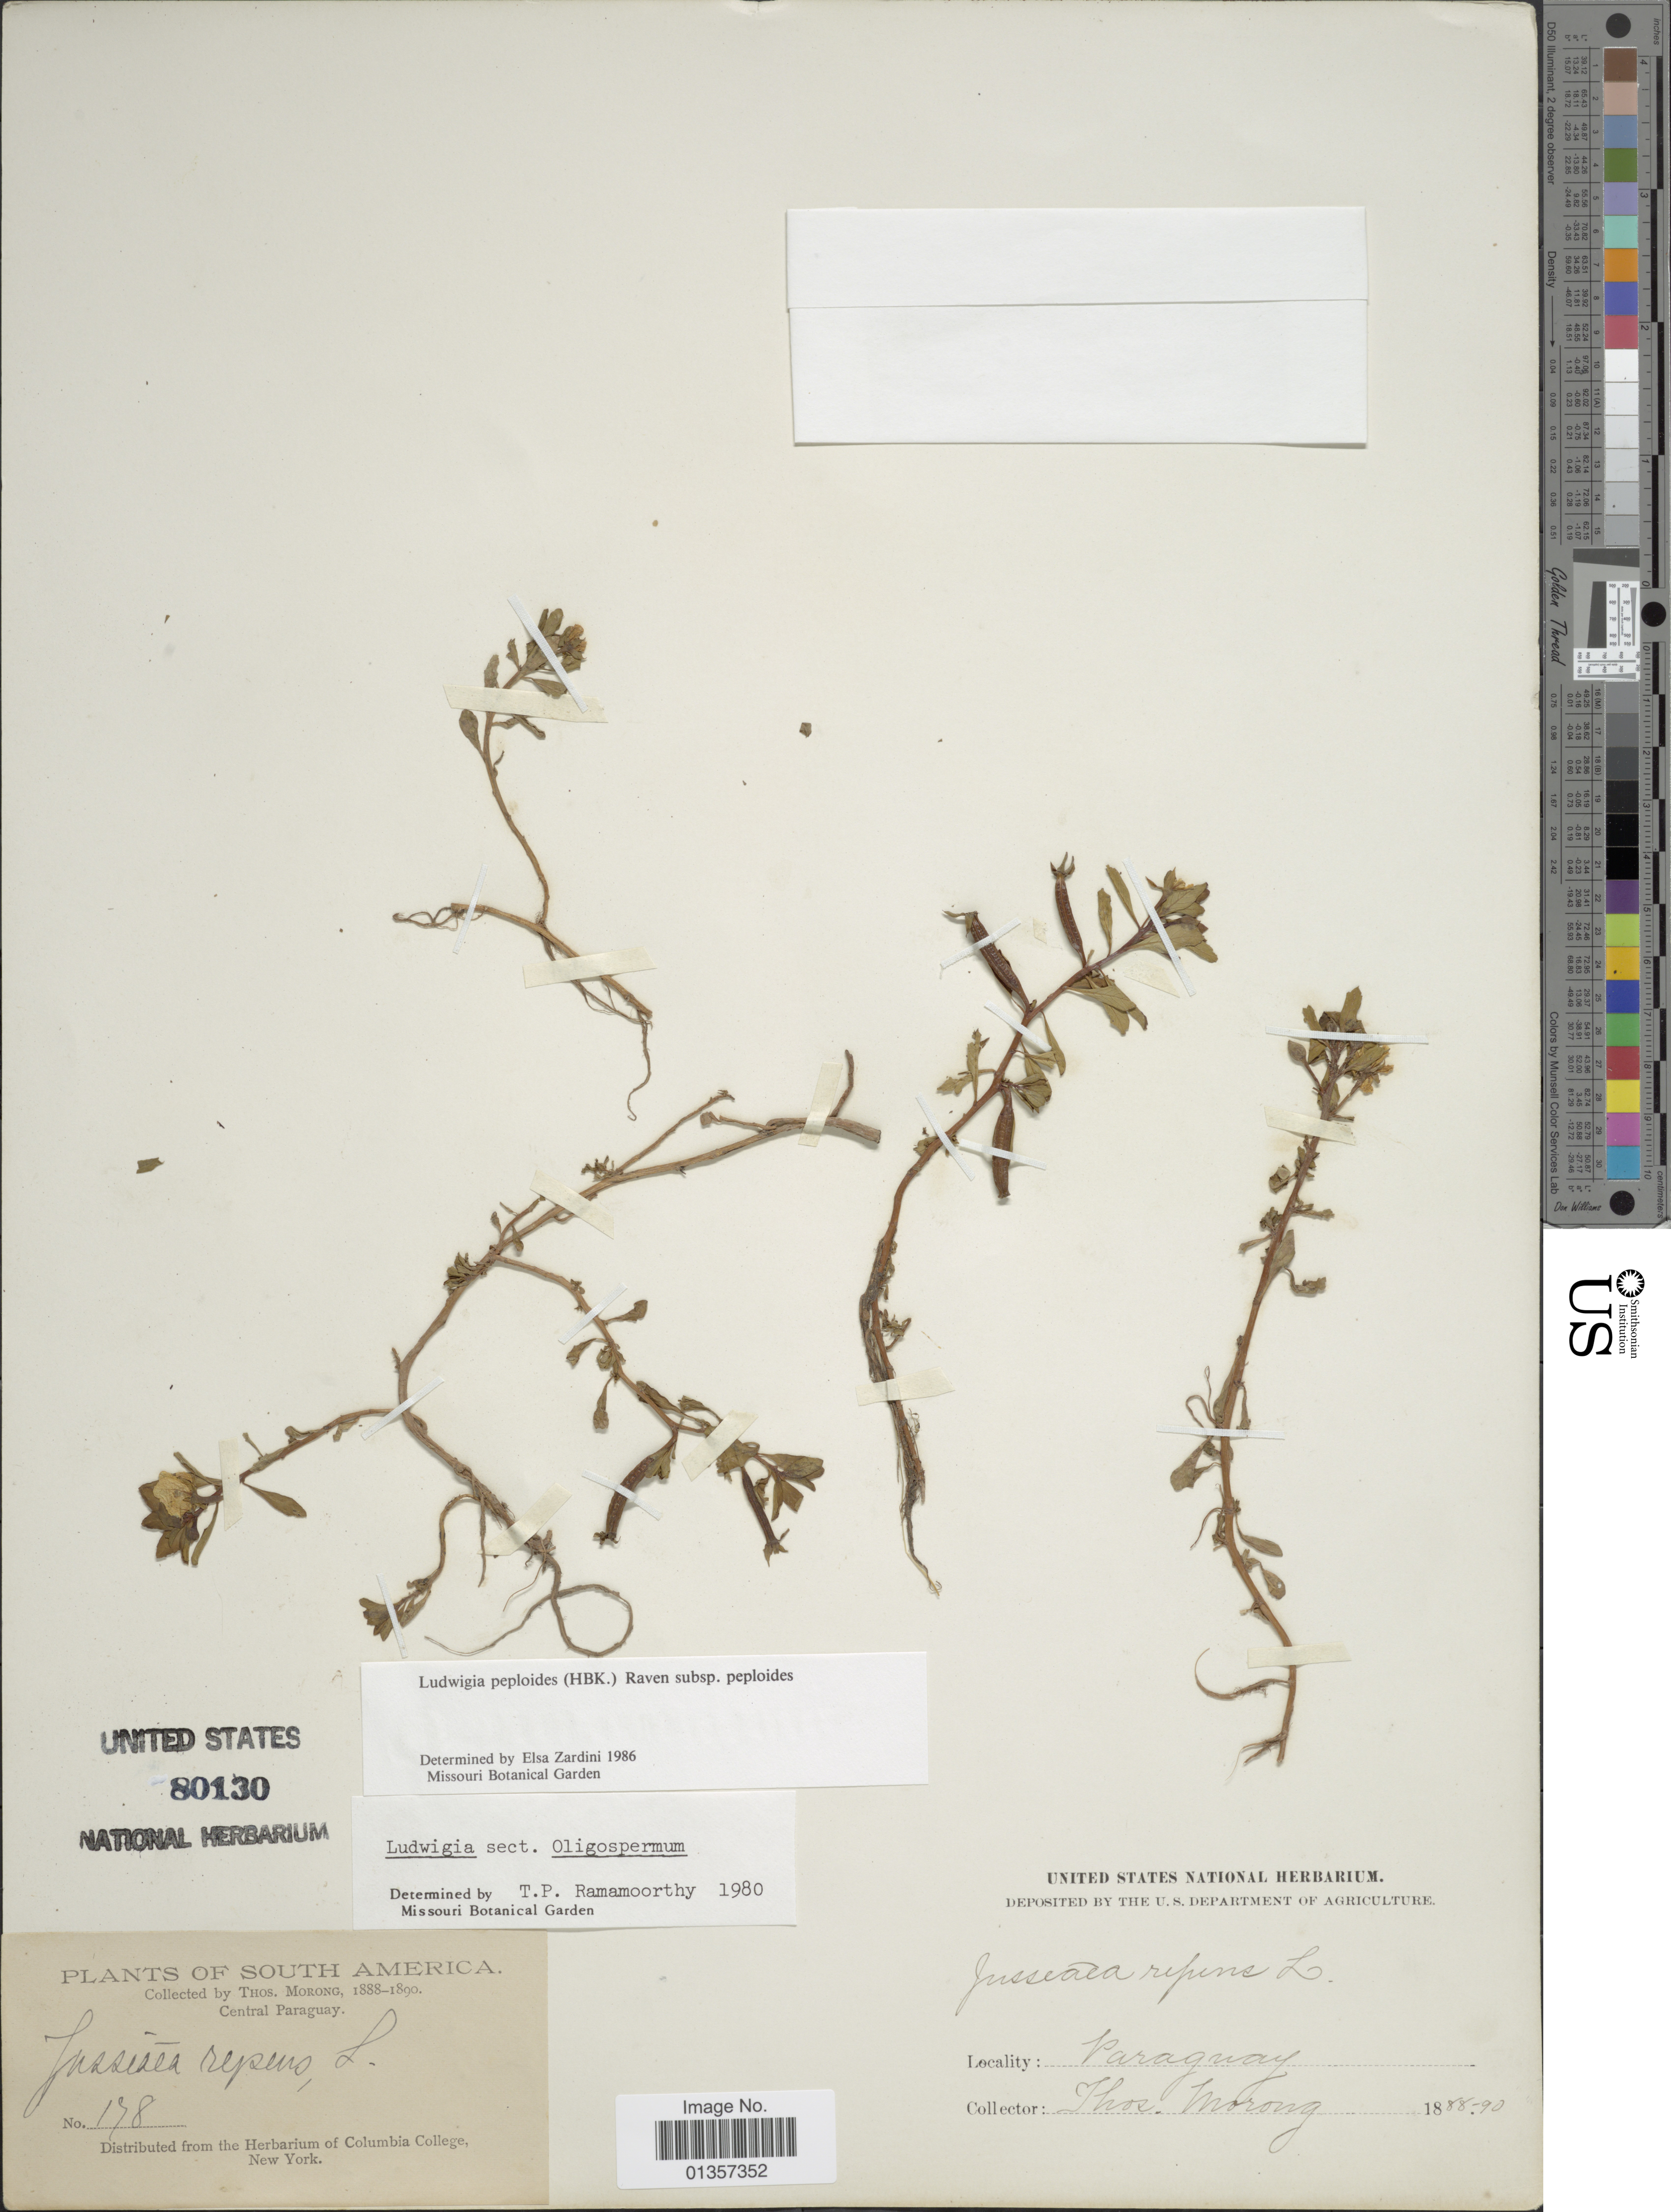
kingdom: Plantae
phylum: Tracheophyta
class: Magnoliopsida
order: Myrtales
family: Onagraceae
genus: Ludwigia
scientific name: Ludwigia peploides subsp. peploides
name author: (Kunth) P.H. Raven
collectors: ex herb. T. Morong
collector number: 178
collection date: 1888/1890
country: Paraguay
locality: Central Paraguay, South America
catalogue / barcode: US 80130